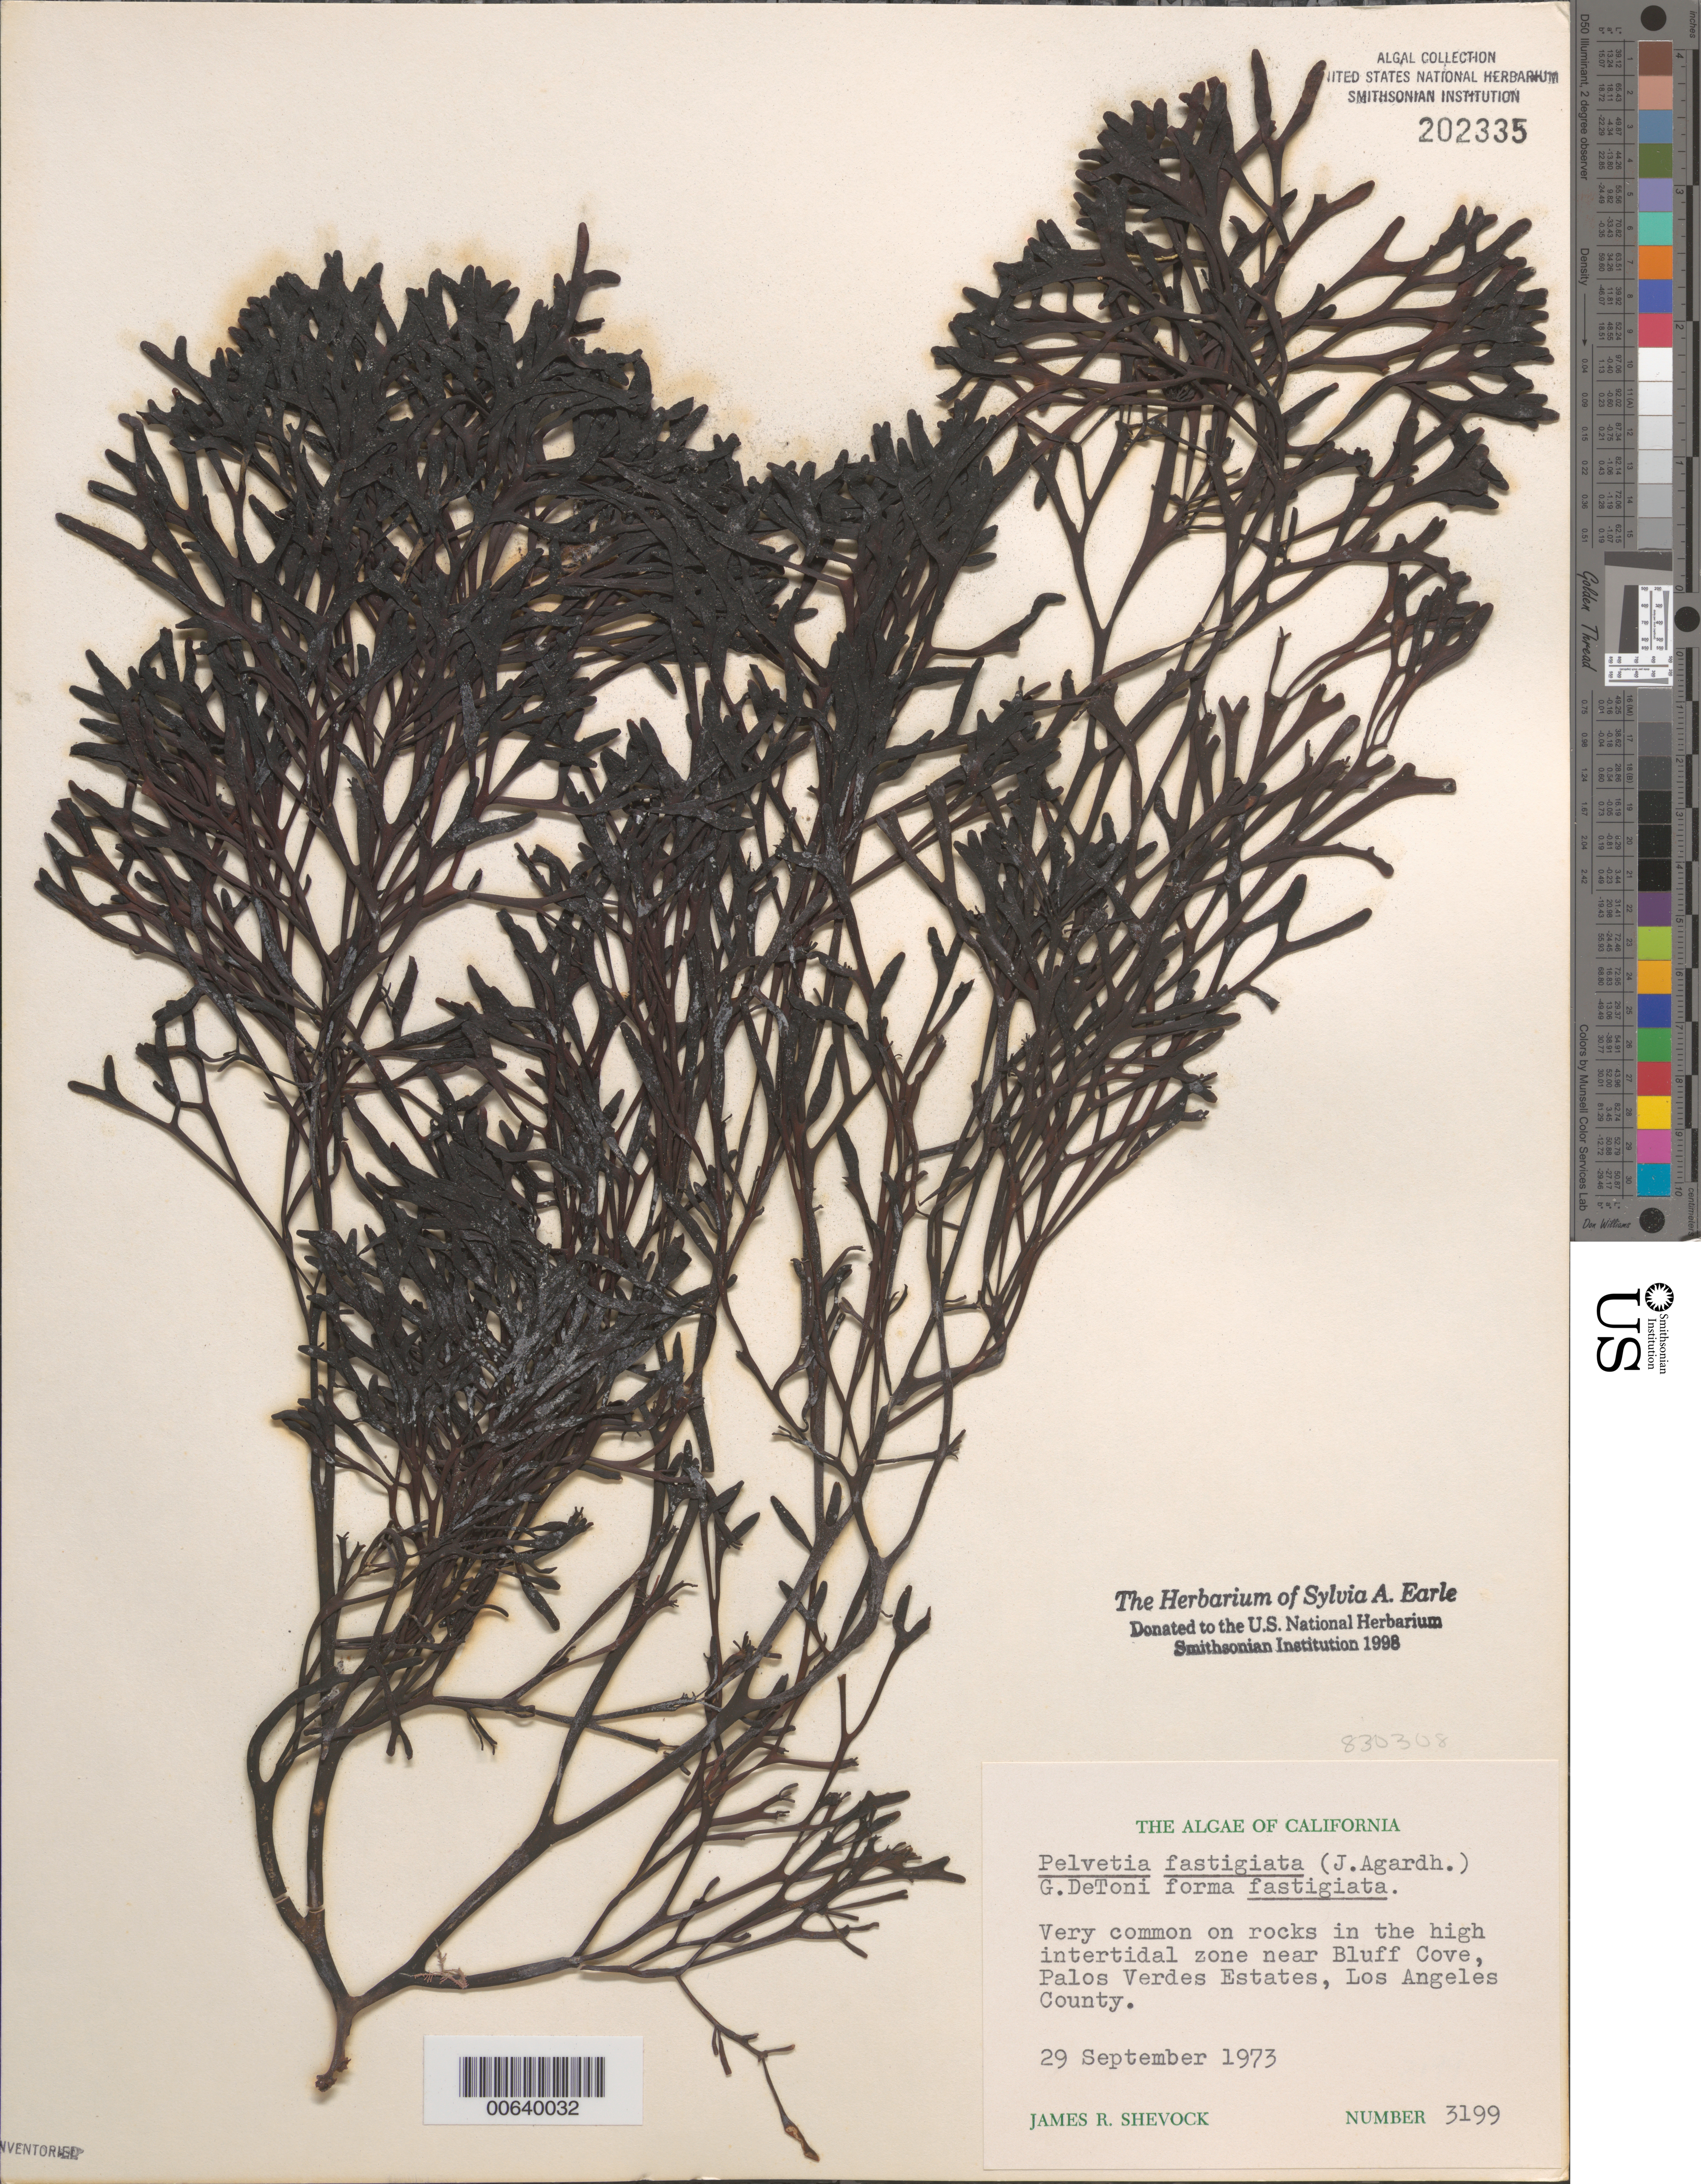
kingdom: Chromista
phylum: Ochrophyta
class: Phaeophyceae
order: Fucales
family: Fucaceae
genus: Silvetia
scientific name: Silvetia compressa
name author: (J. Agardh) E.A. Serrão et al.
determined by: Algae name updating Project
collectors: J. R. Shevock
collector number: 3199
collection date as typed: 29 Sep 1973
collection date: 1973-09-29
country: United States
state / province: California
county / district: Los Angeles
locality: Palos Verdes Estates, near Bluff Cove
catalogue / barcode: US 202335